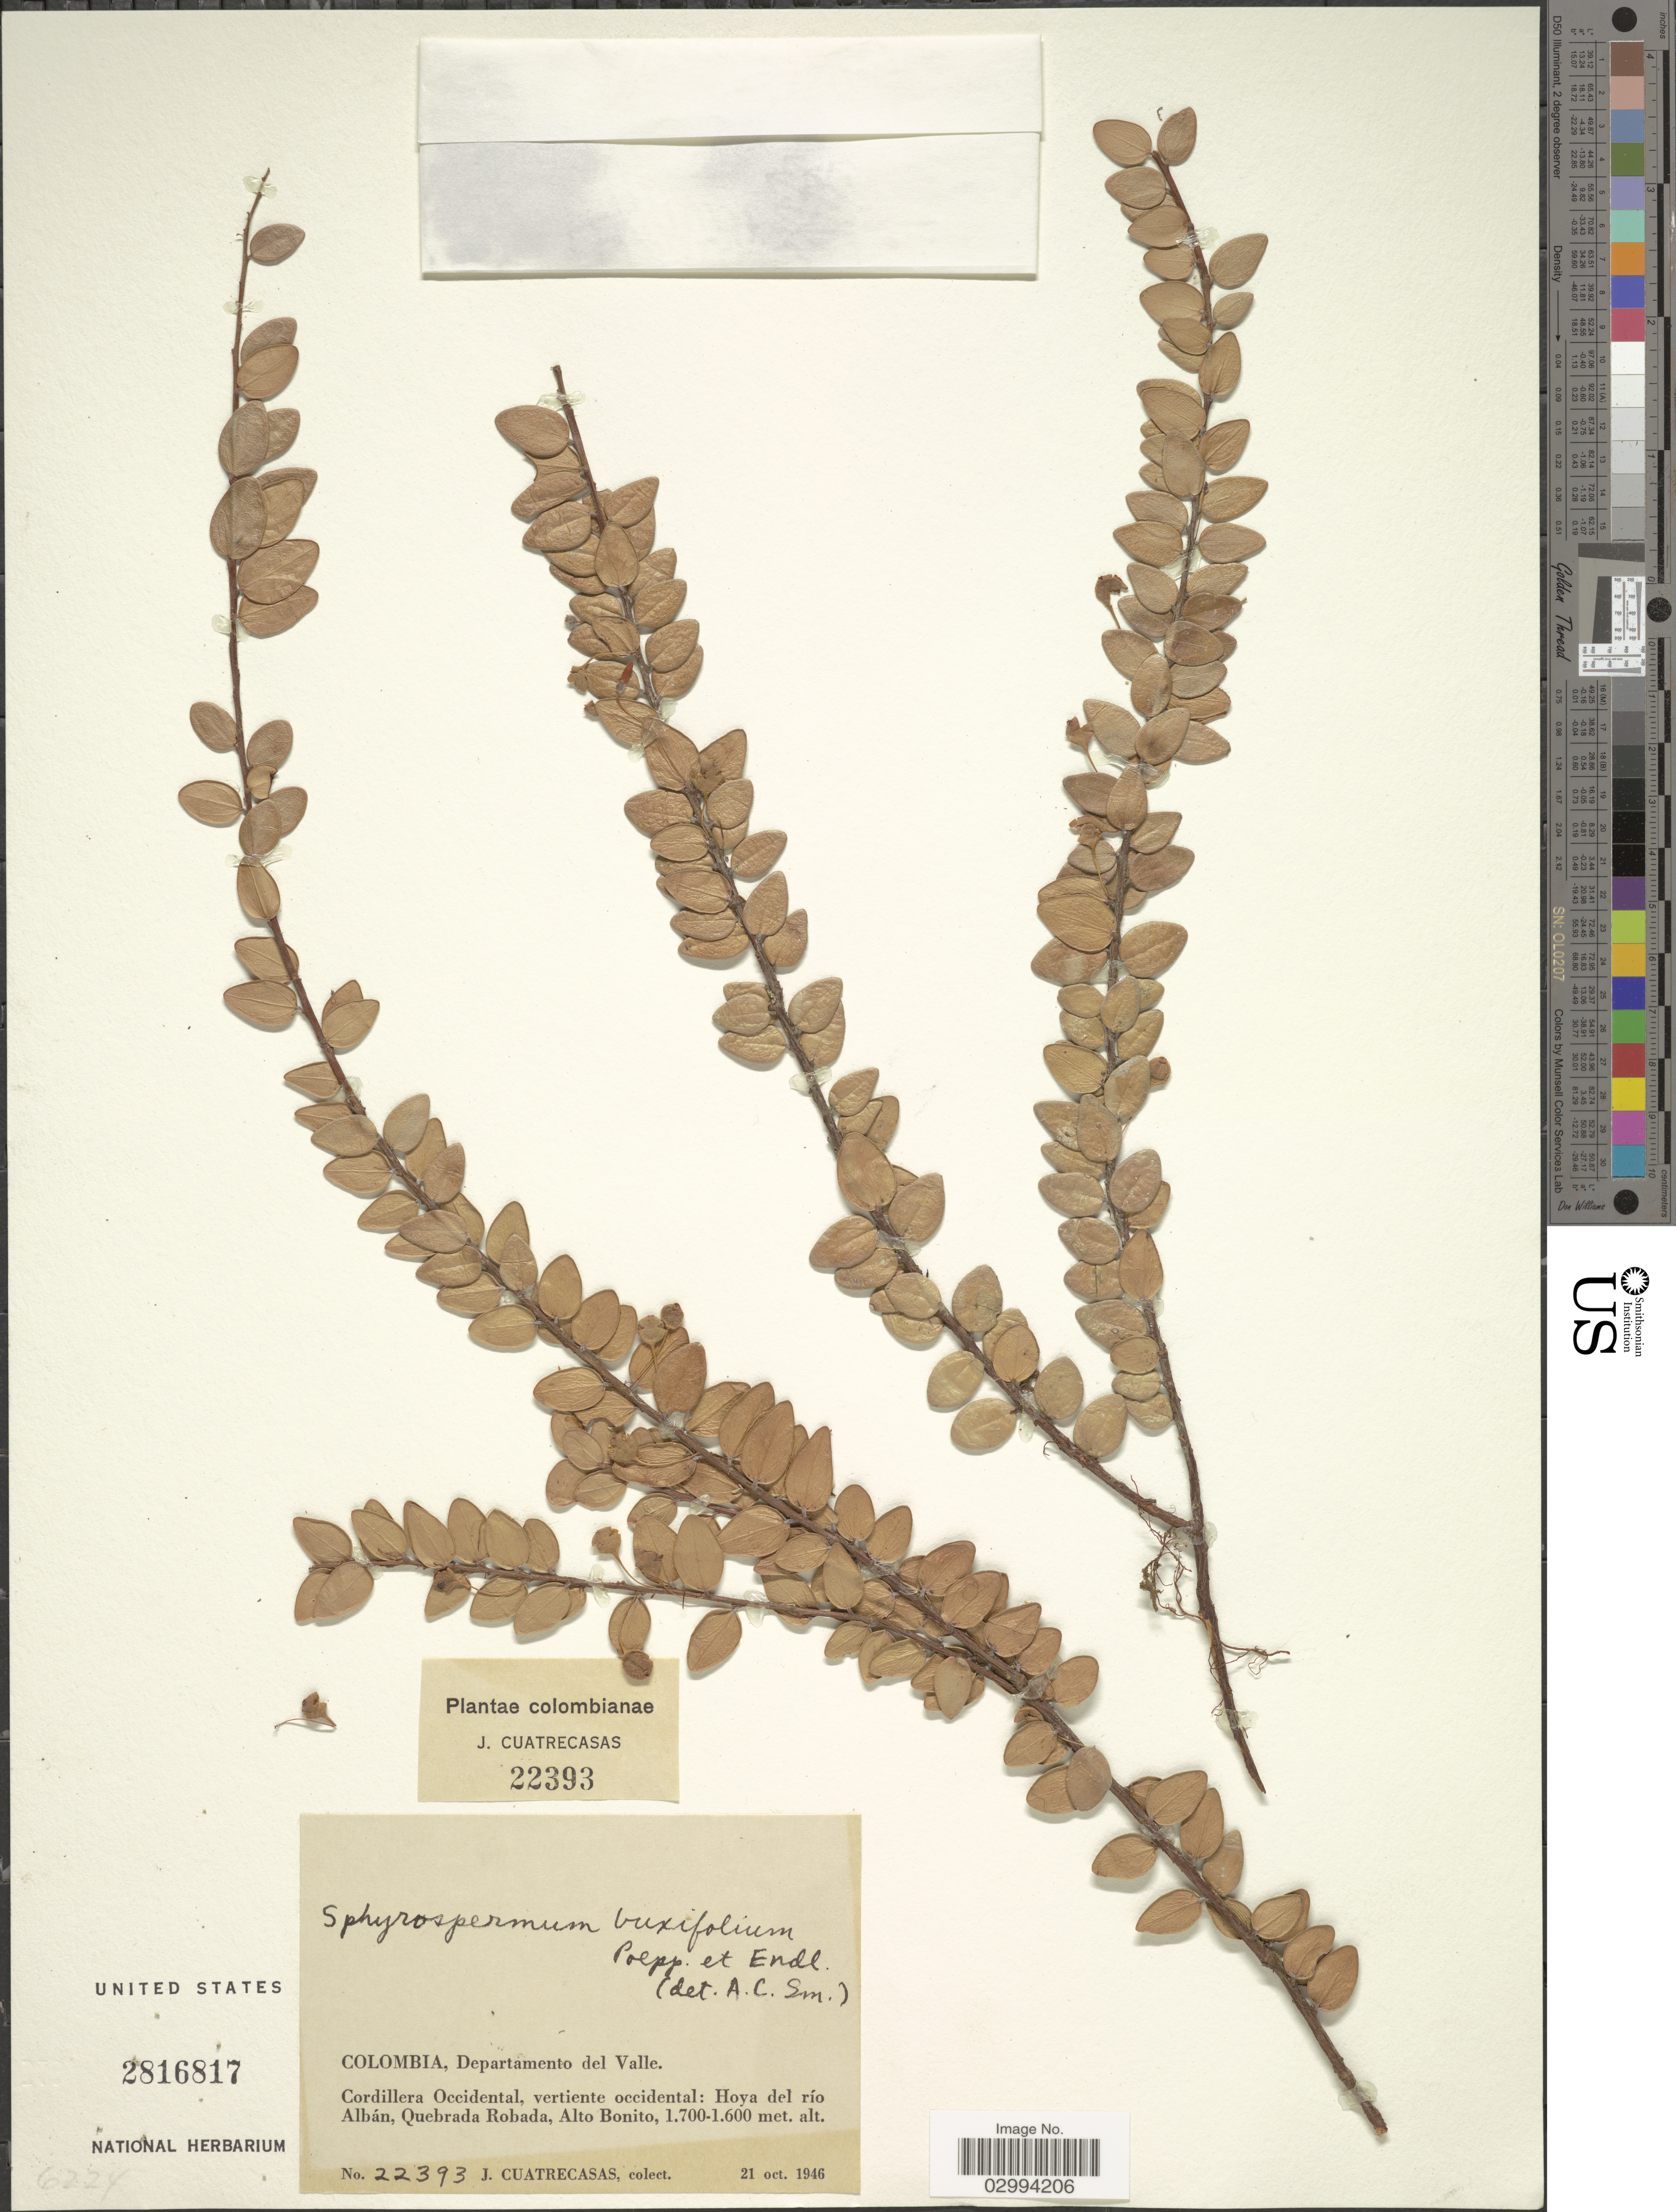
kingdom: Plantae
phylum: Tracheophyta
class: Magnoliopsida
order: Ericales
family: Ericaceae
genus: Sphyrospermum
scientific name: Sphyrospermum buxifolium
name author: Poepp. & Endl.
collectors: J. Cuatrecasas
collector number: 22393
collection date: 1946-10-21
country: Colombia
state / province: Valle del Cauca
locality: Departamento del Valle. Cordillera Occidental, vertiente occidental: Hoya del río Albán, Quebrada Robada, Alto Bonita.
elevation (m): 1600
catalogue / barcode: US 2816817